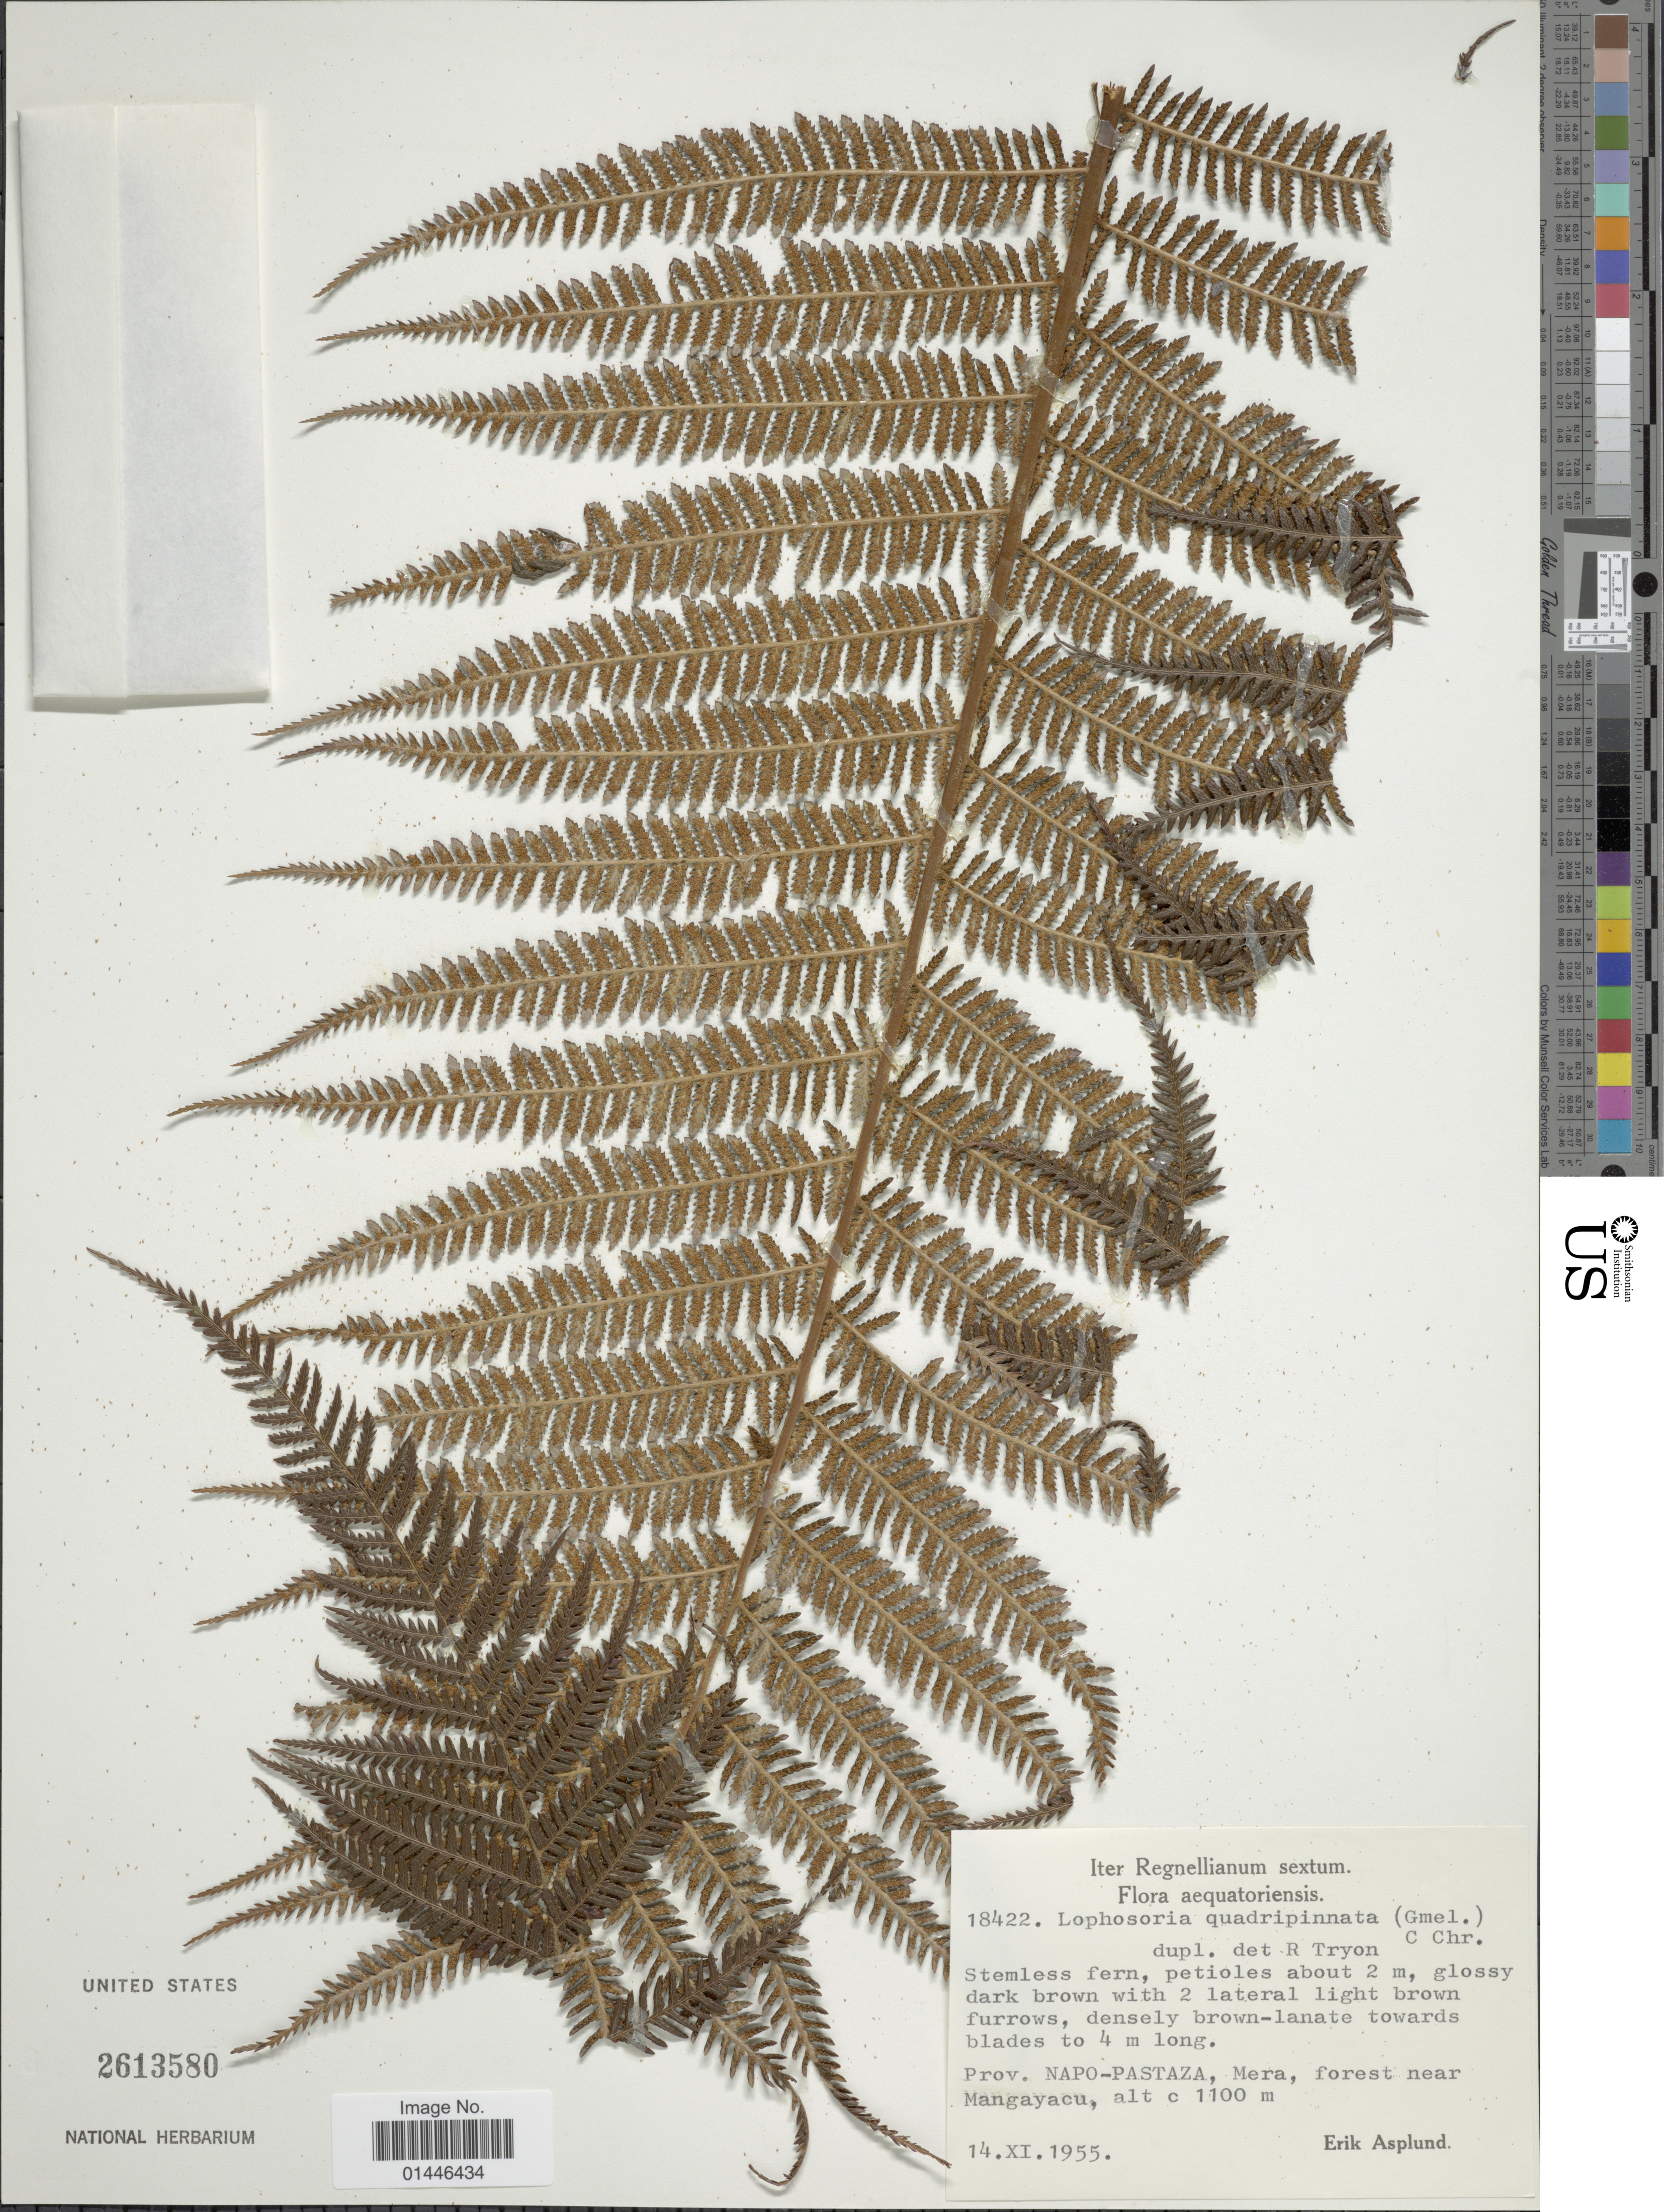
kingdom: Plantae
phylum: Tracheophyta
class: Polypodiopsida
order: Cyatheales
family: Dicksoniaceae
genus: Lophosoria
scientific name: Lophosoria quadripinnata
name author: (J.F. Gmel.) C. Chr.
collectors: E. Asplund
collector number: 18422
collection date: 1955-11-14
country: Ecuador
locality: Prov. Napo-Pastaza, Mera, forest near Mangayacu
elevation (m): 1100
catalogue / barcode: US 2613580